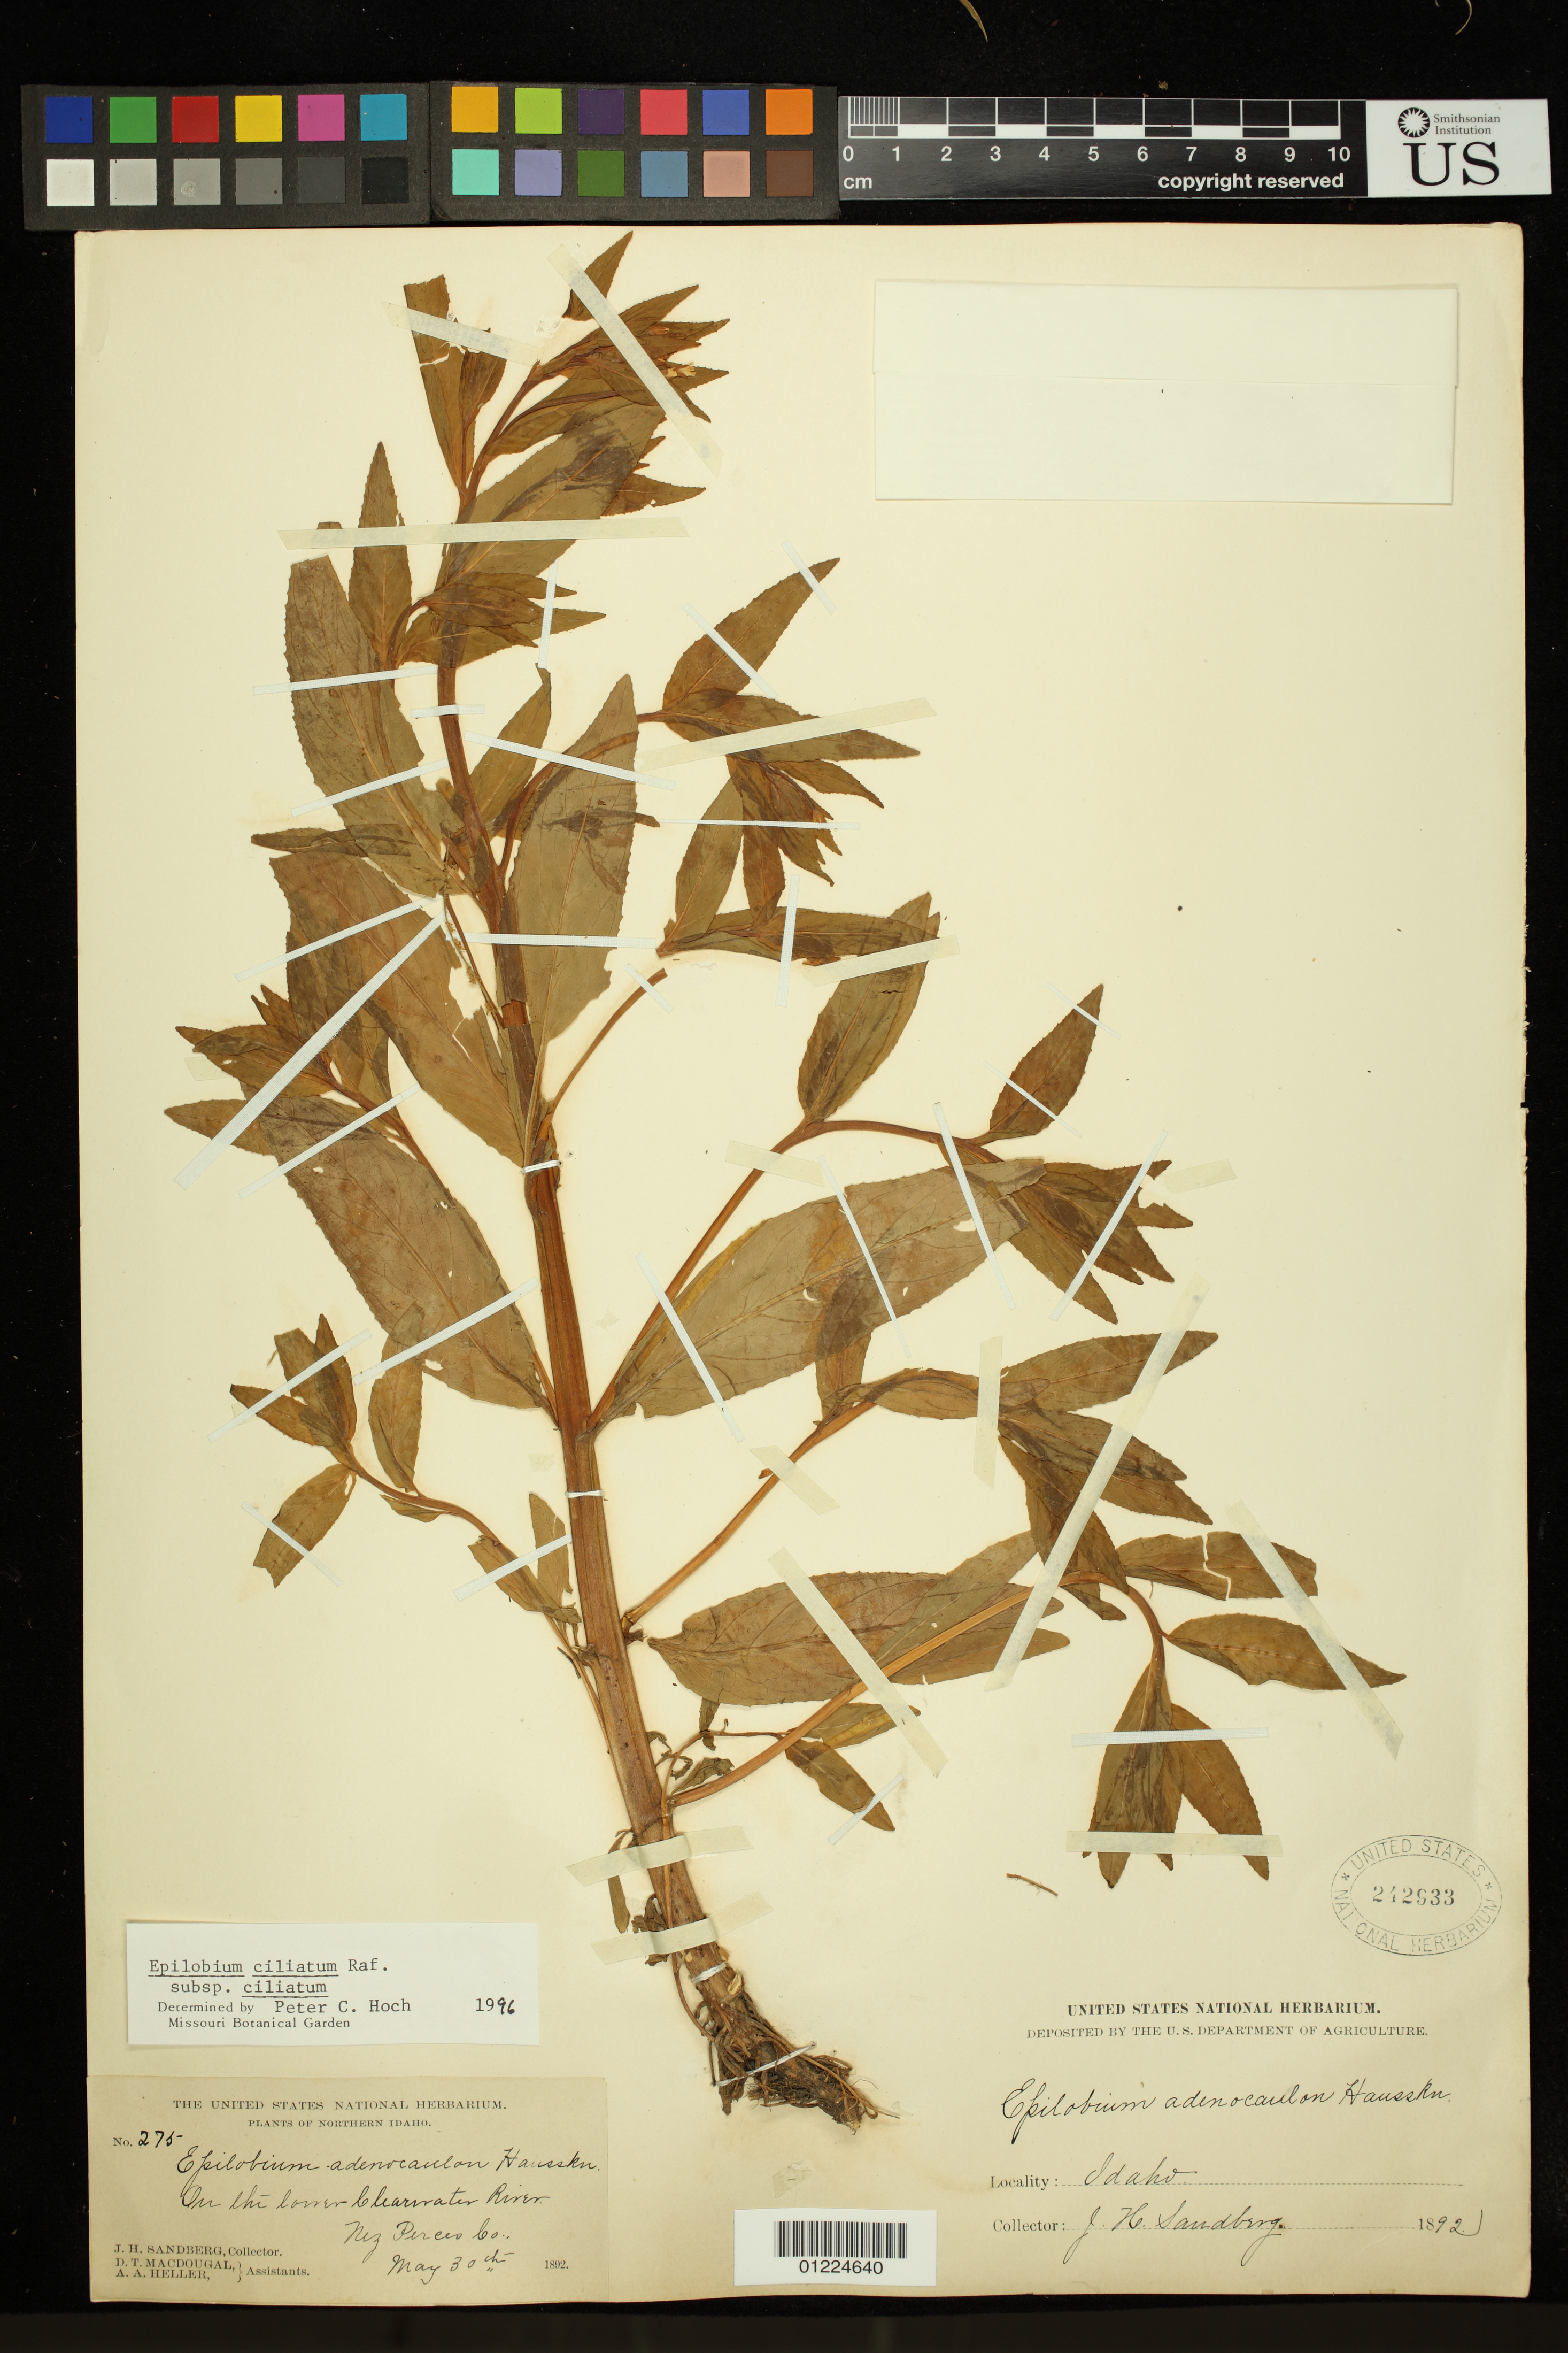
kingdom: Plantae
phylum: Tracheophyta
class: Magnoliopsida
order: Myrtales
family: Onagraceae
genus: Epilobium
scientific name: Epilobium ciliatum subsp. ciliatum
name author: Raf.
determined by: Hoch, P. C.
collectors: J. H. Sandberg, D. T. MacDougal & A. A. Heller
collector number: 275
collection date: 1892-05-30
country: United States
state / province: Idaho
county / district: Nez Perce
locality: on the lower Clearwater River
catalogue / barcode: US 242933